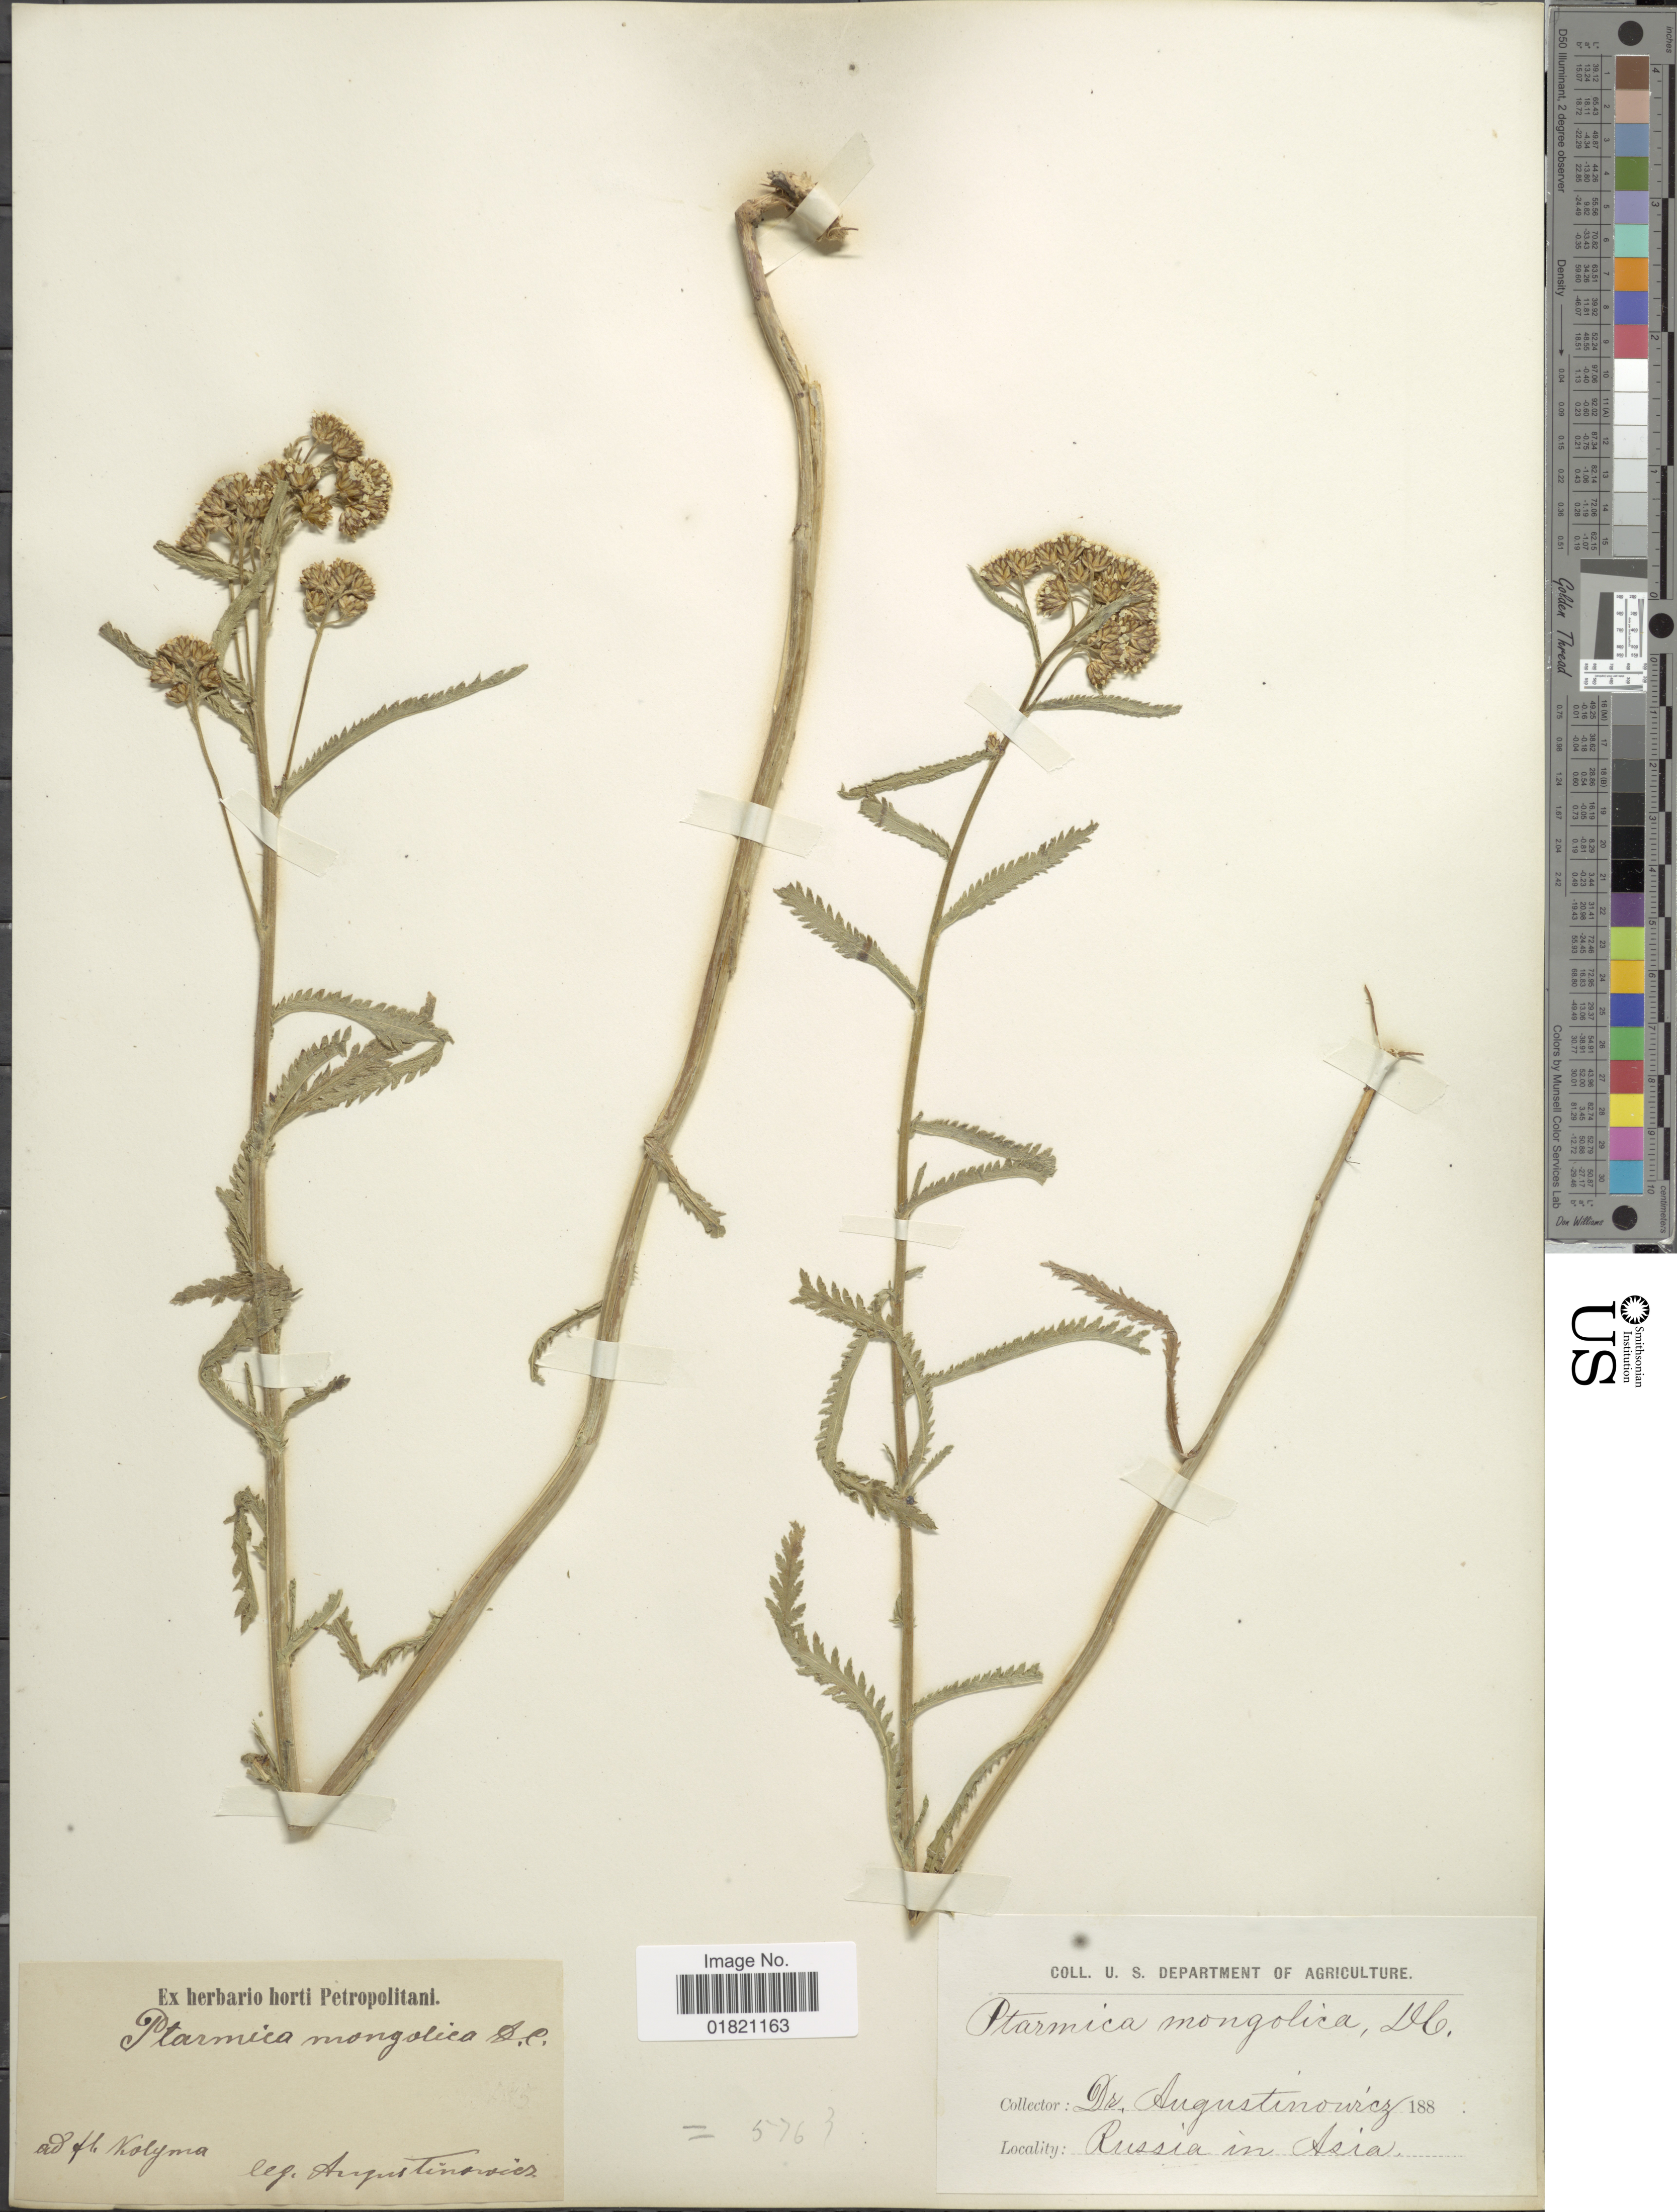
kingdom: Plantae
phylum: Tracheophyta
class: Magnoliopsida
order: Asterales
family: Asteraceae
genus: Achillea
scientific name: Achillea mongolica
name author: DC.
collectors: -. Angustinowicz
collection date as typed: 188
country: Russian Federation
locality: Russia in Asia. Ad fh. Kolyma